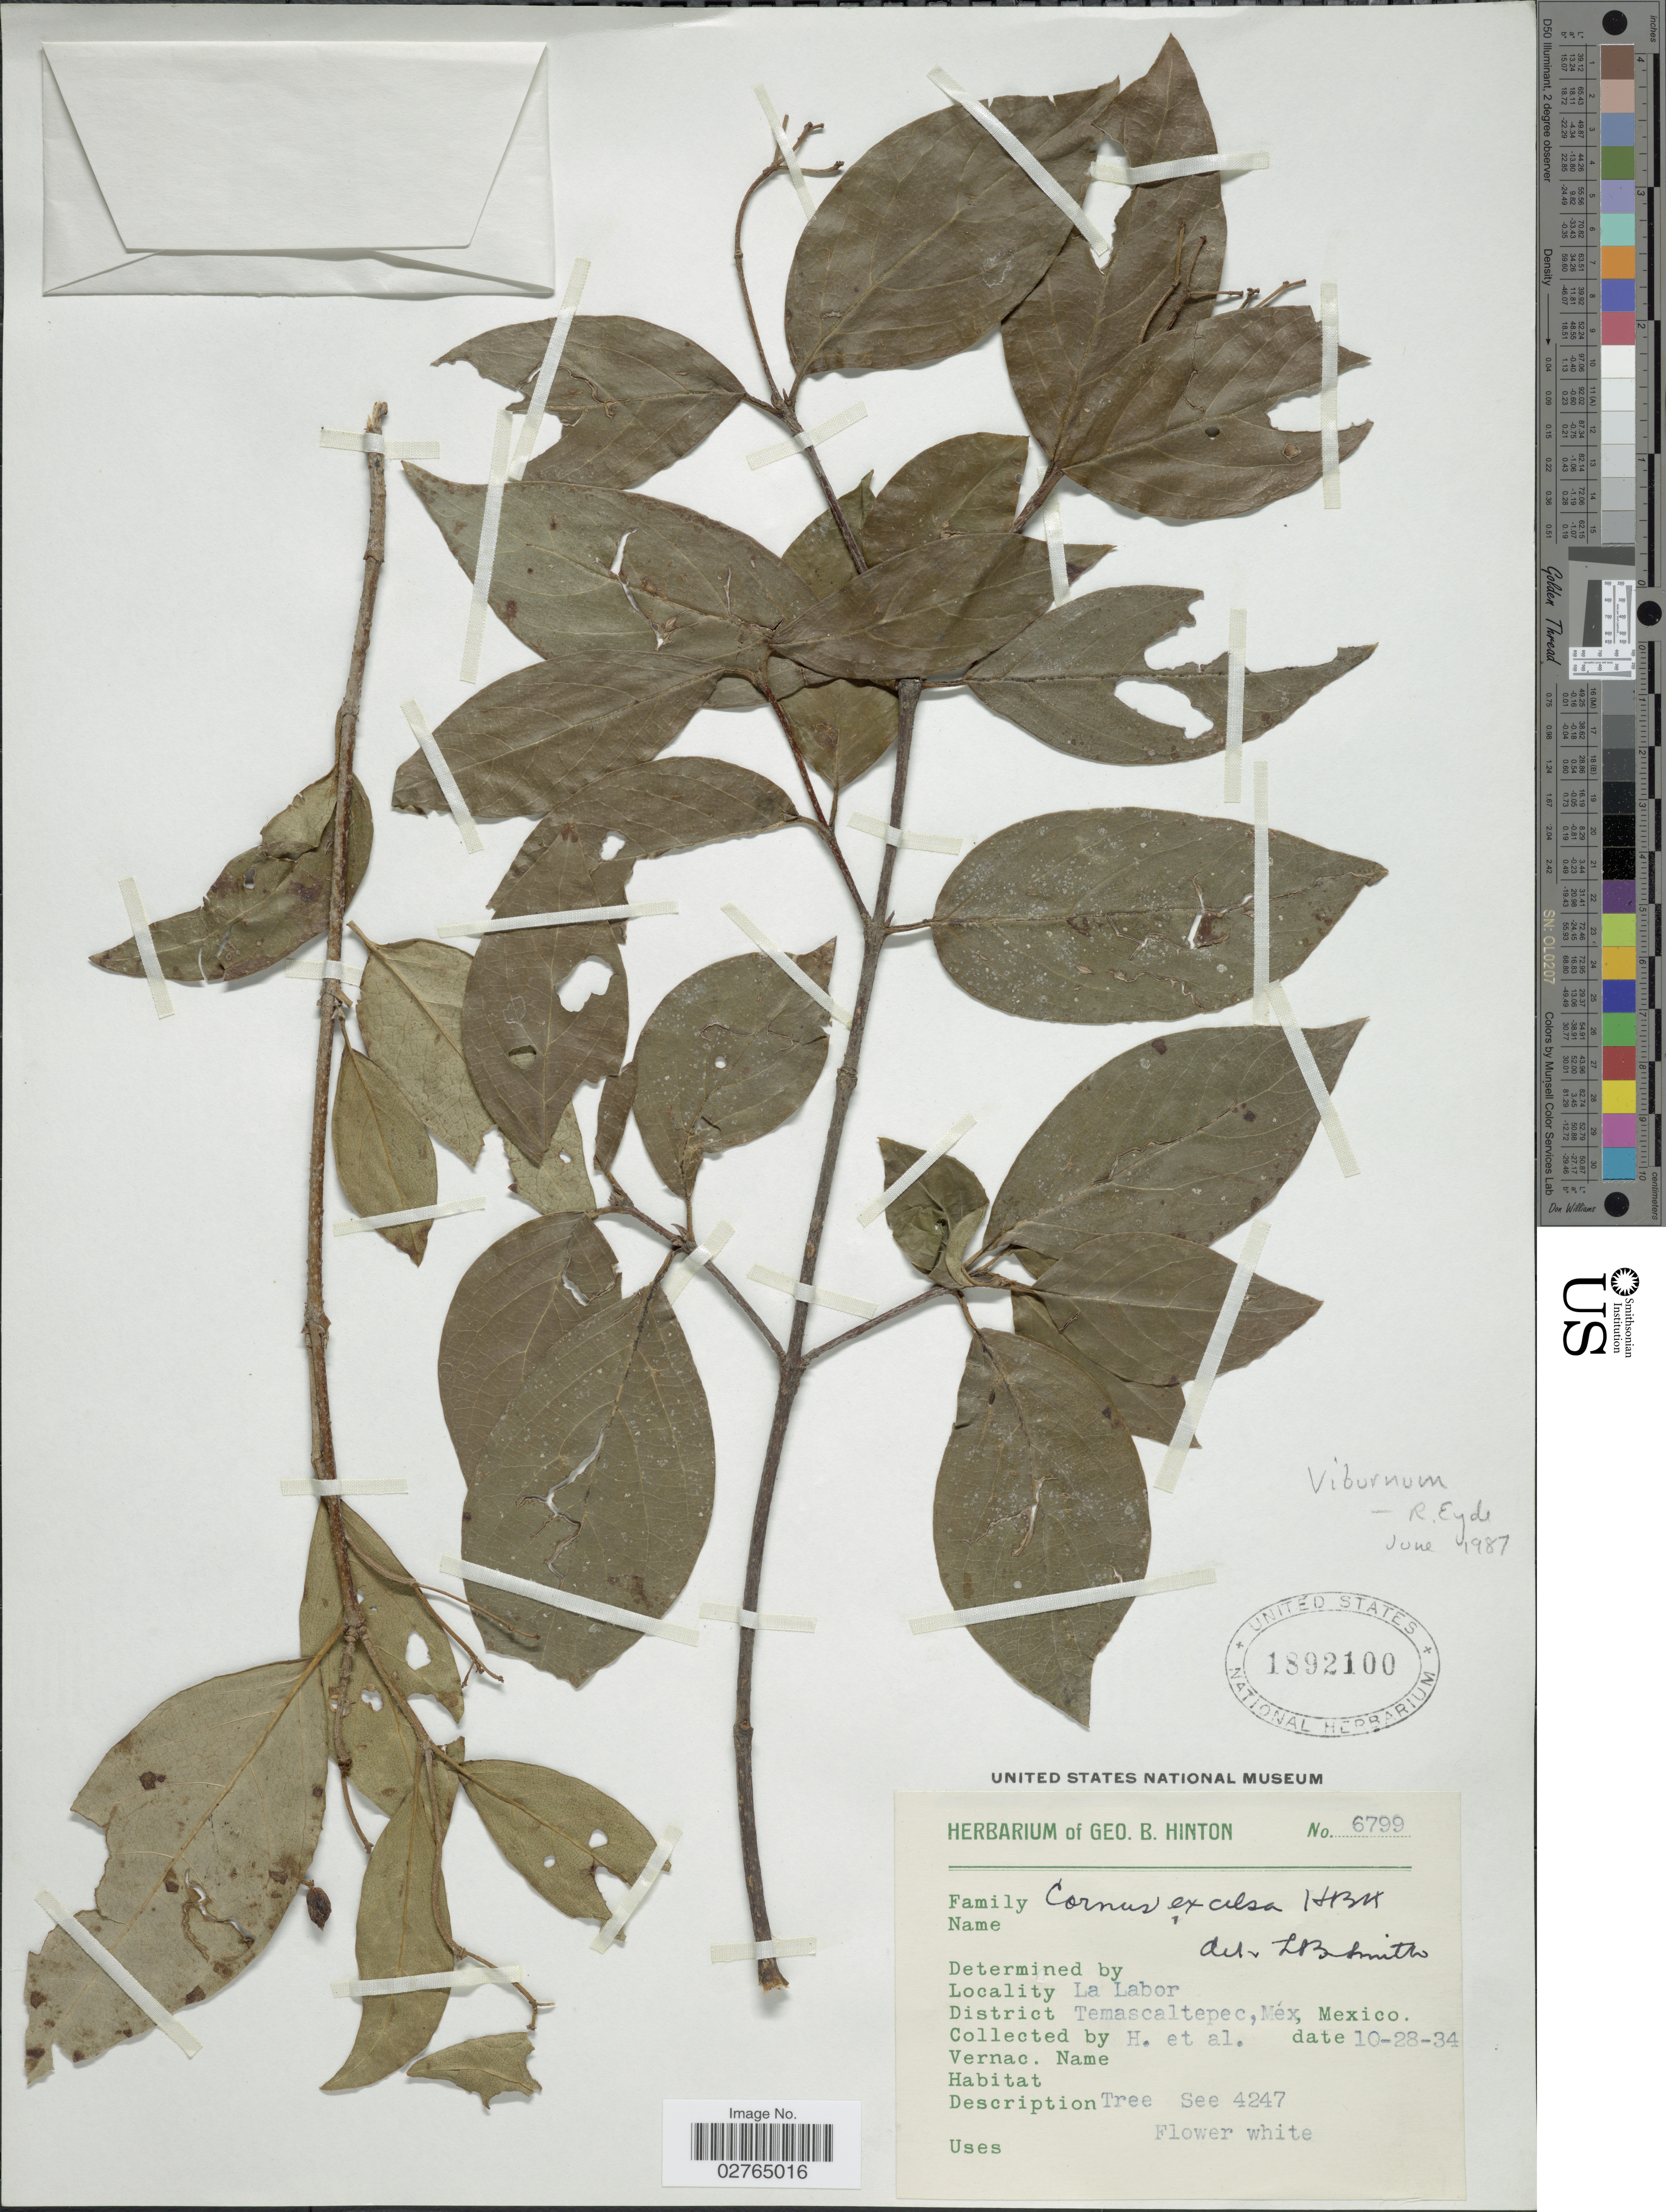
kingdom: Plantae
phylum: Tracheophyta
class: Magnoliopsida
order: Dipsacales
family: Viburnaceae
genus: Viburnum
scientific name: Viburnum sp.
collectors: G. B. Hinton & et al.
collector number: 6799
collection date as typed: Transcribed d/m/y: 28/10/34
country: Mexico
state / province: México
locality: La Labor. District Temascaltepec.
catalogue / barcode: US 1892100